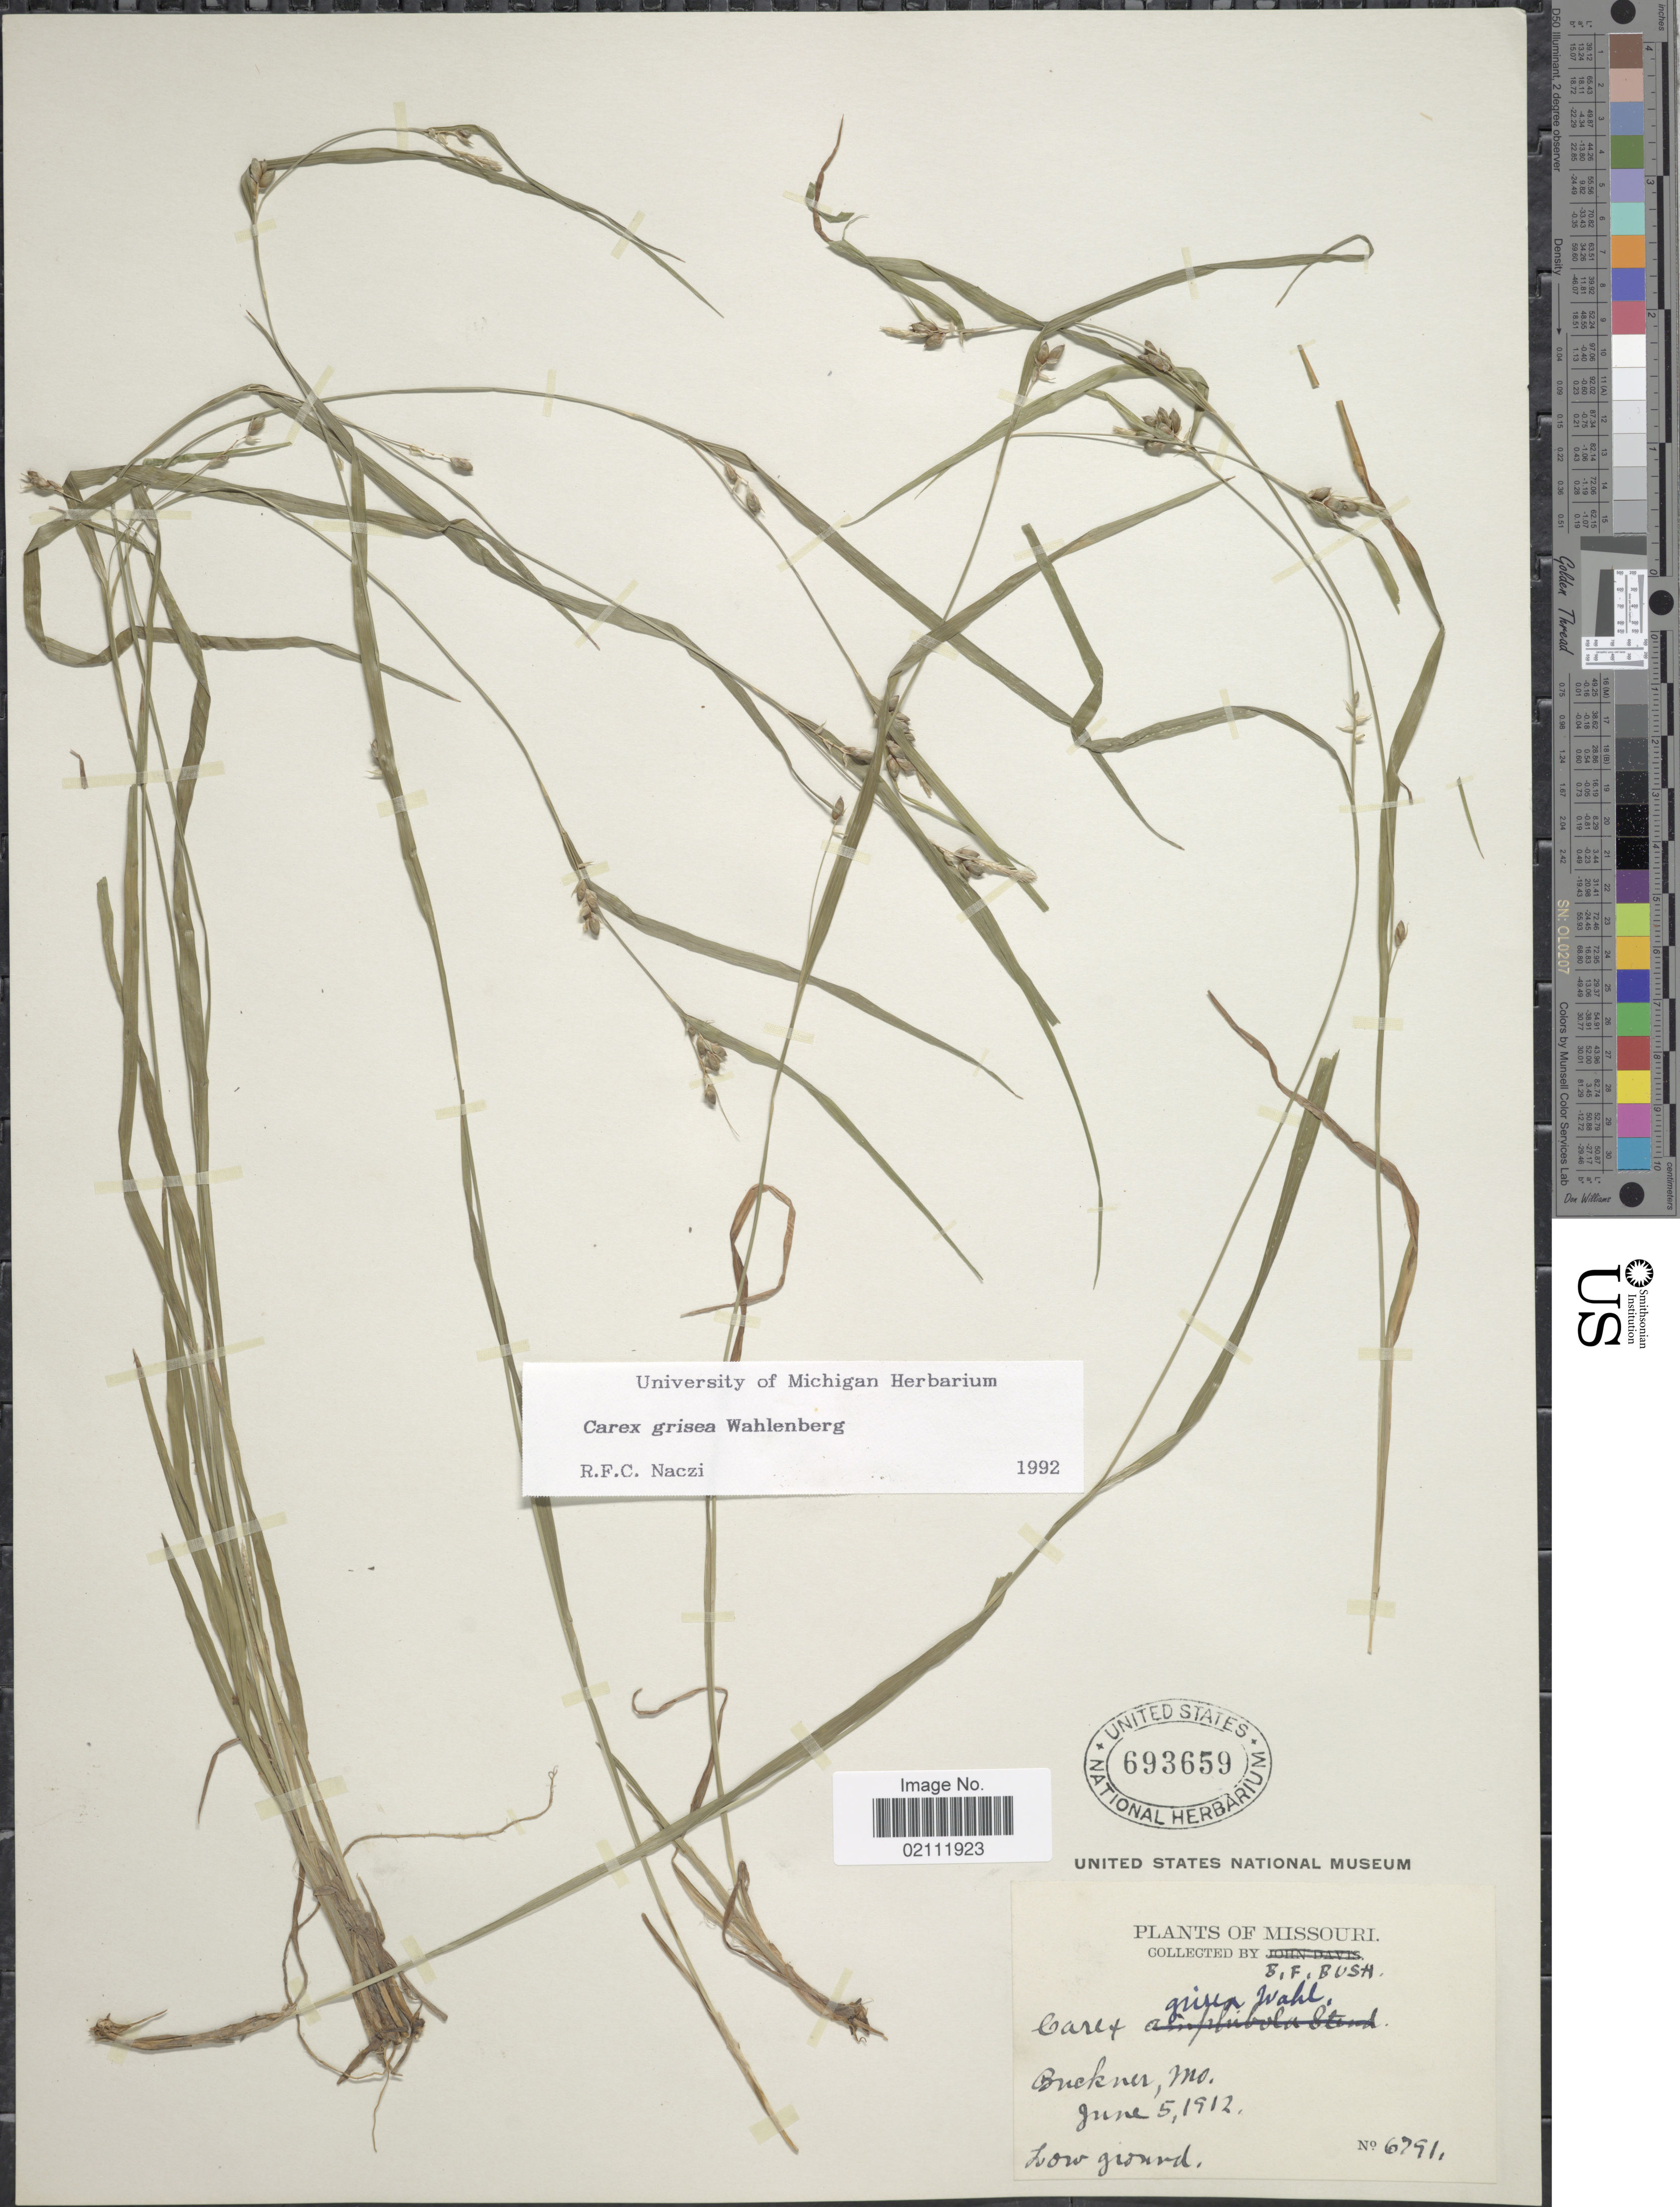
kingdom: Plantae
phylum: Tracheophyta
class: Liliopsida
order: Poales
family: Cyperaceae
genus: Carex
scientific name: Carex grisea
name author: Wahlenb.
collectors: B. F. Bush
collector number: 6791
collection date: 1912-06-05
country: United States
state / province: Missouri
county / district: Jackson County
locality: Buckner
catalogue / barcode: US 693659